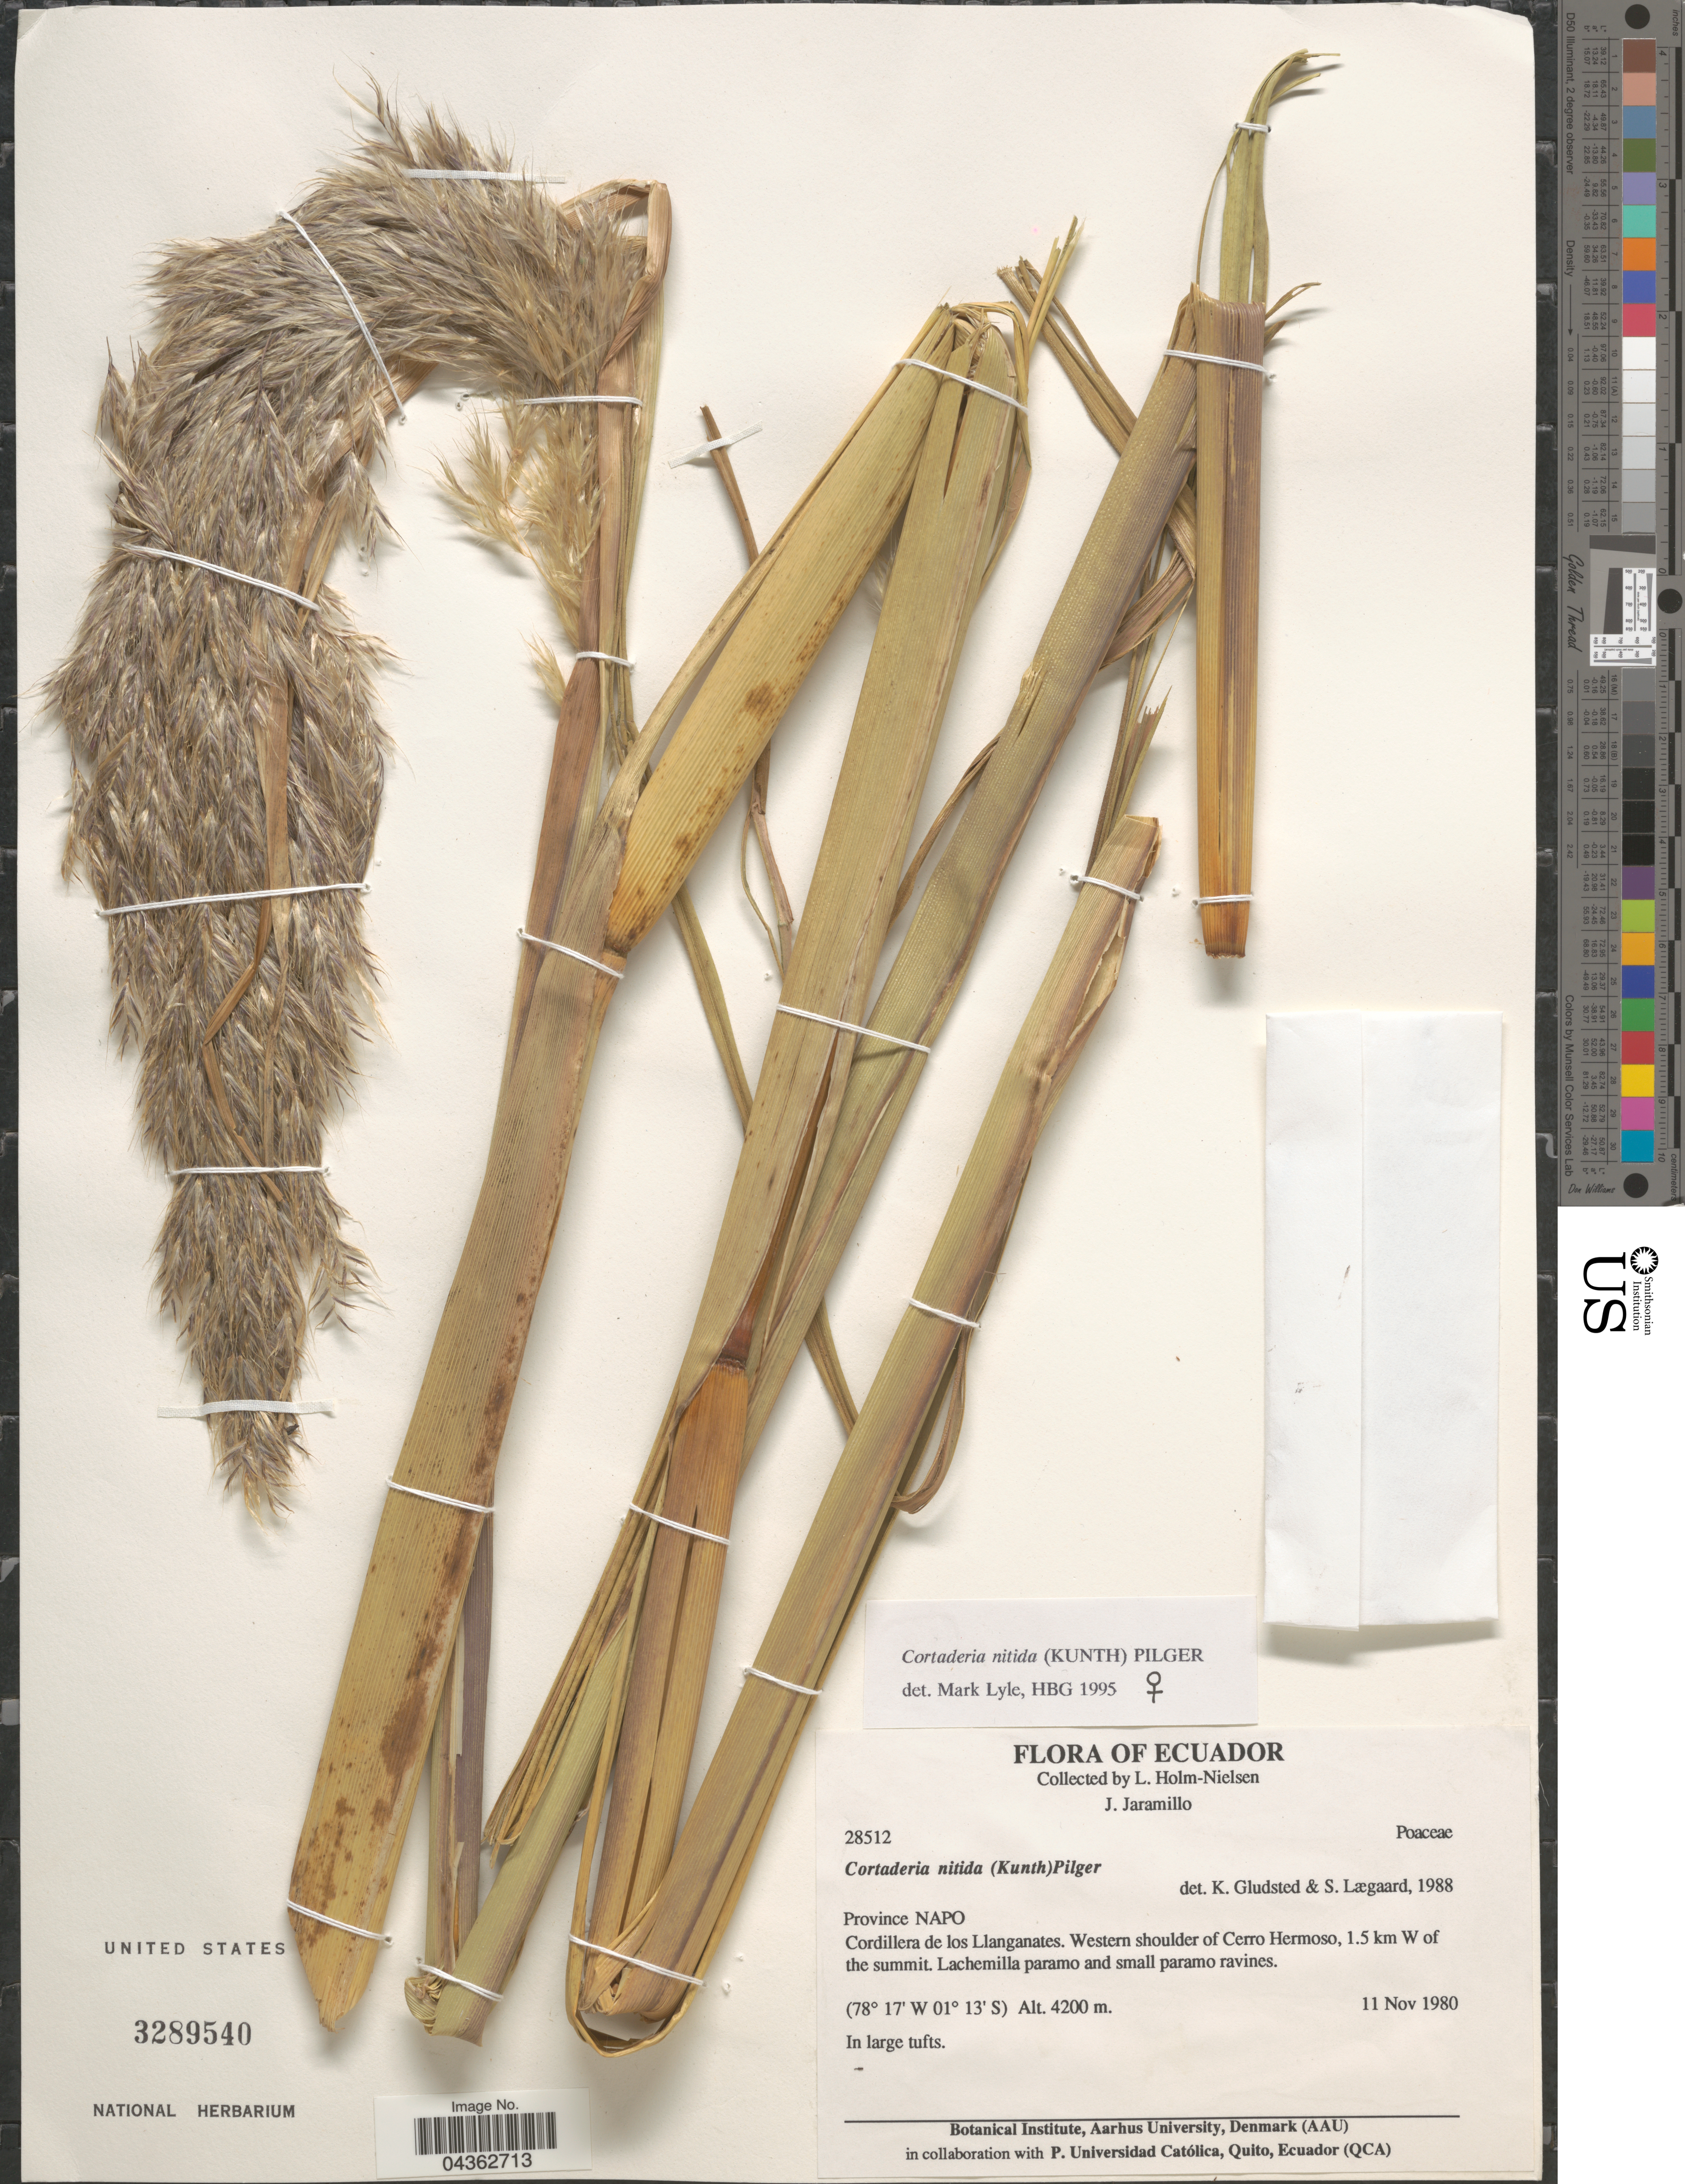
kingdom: Plantae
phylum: Tracheophyta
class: Liliopsida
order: Poales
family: Poaceae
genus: Cortaderia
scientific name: Cortaderia nitida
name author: (Kunth) Pilg.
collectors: L. Holm-Nielsen & J. Jaramillo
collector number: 28512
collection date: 1980-11-11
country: Ecuador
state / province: Napo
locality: Cordillera de los Llanganates. Western shoulder of Cerro Hermoso, 1.5 km W of the summit.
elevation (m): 4200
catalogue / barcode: US 3289540